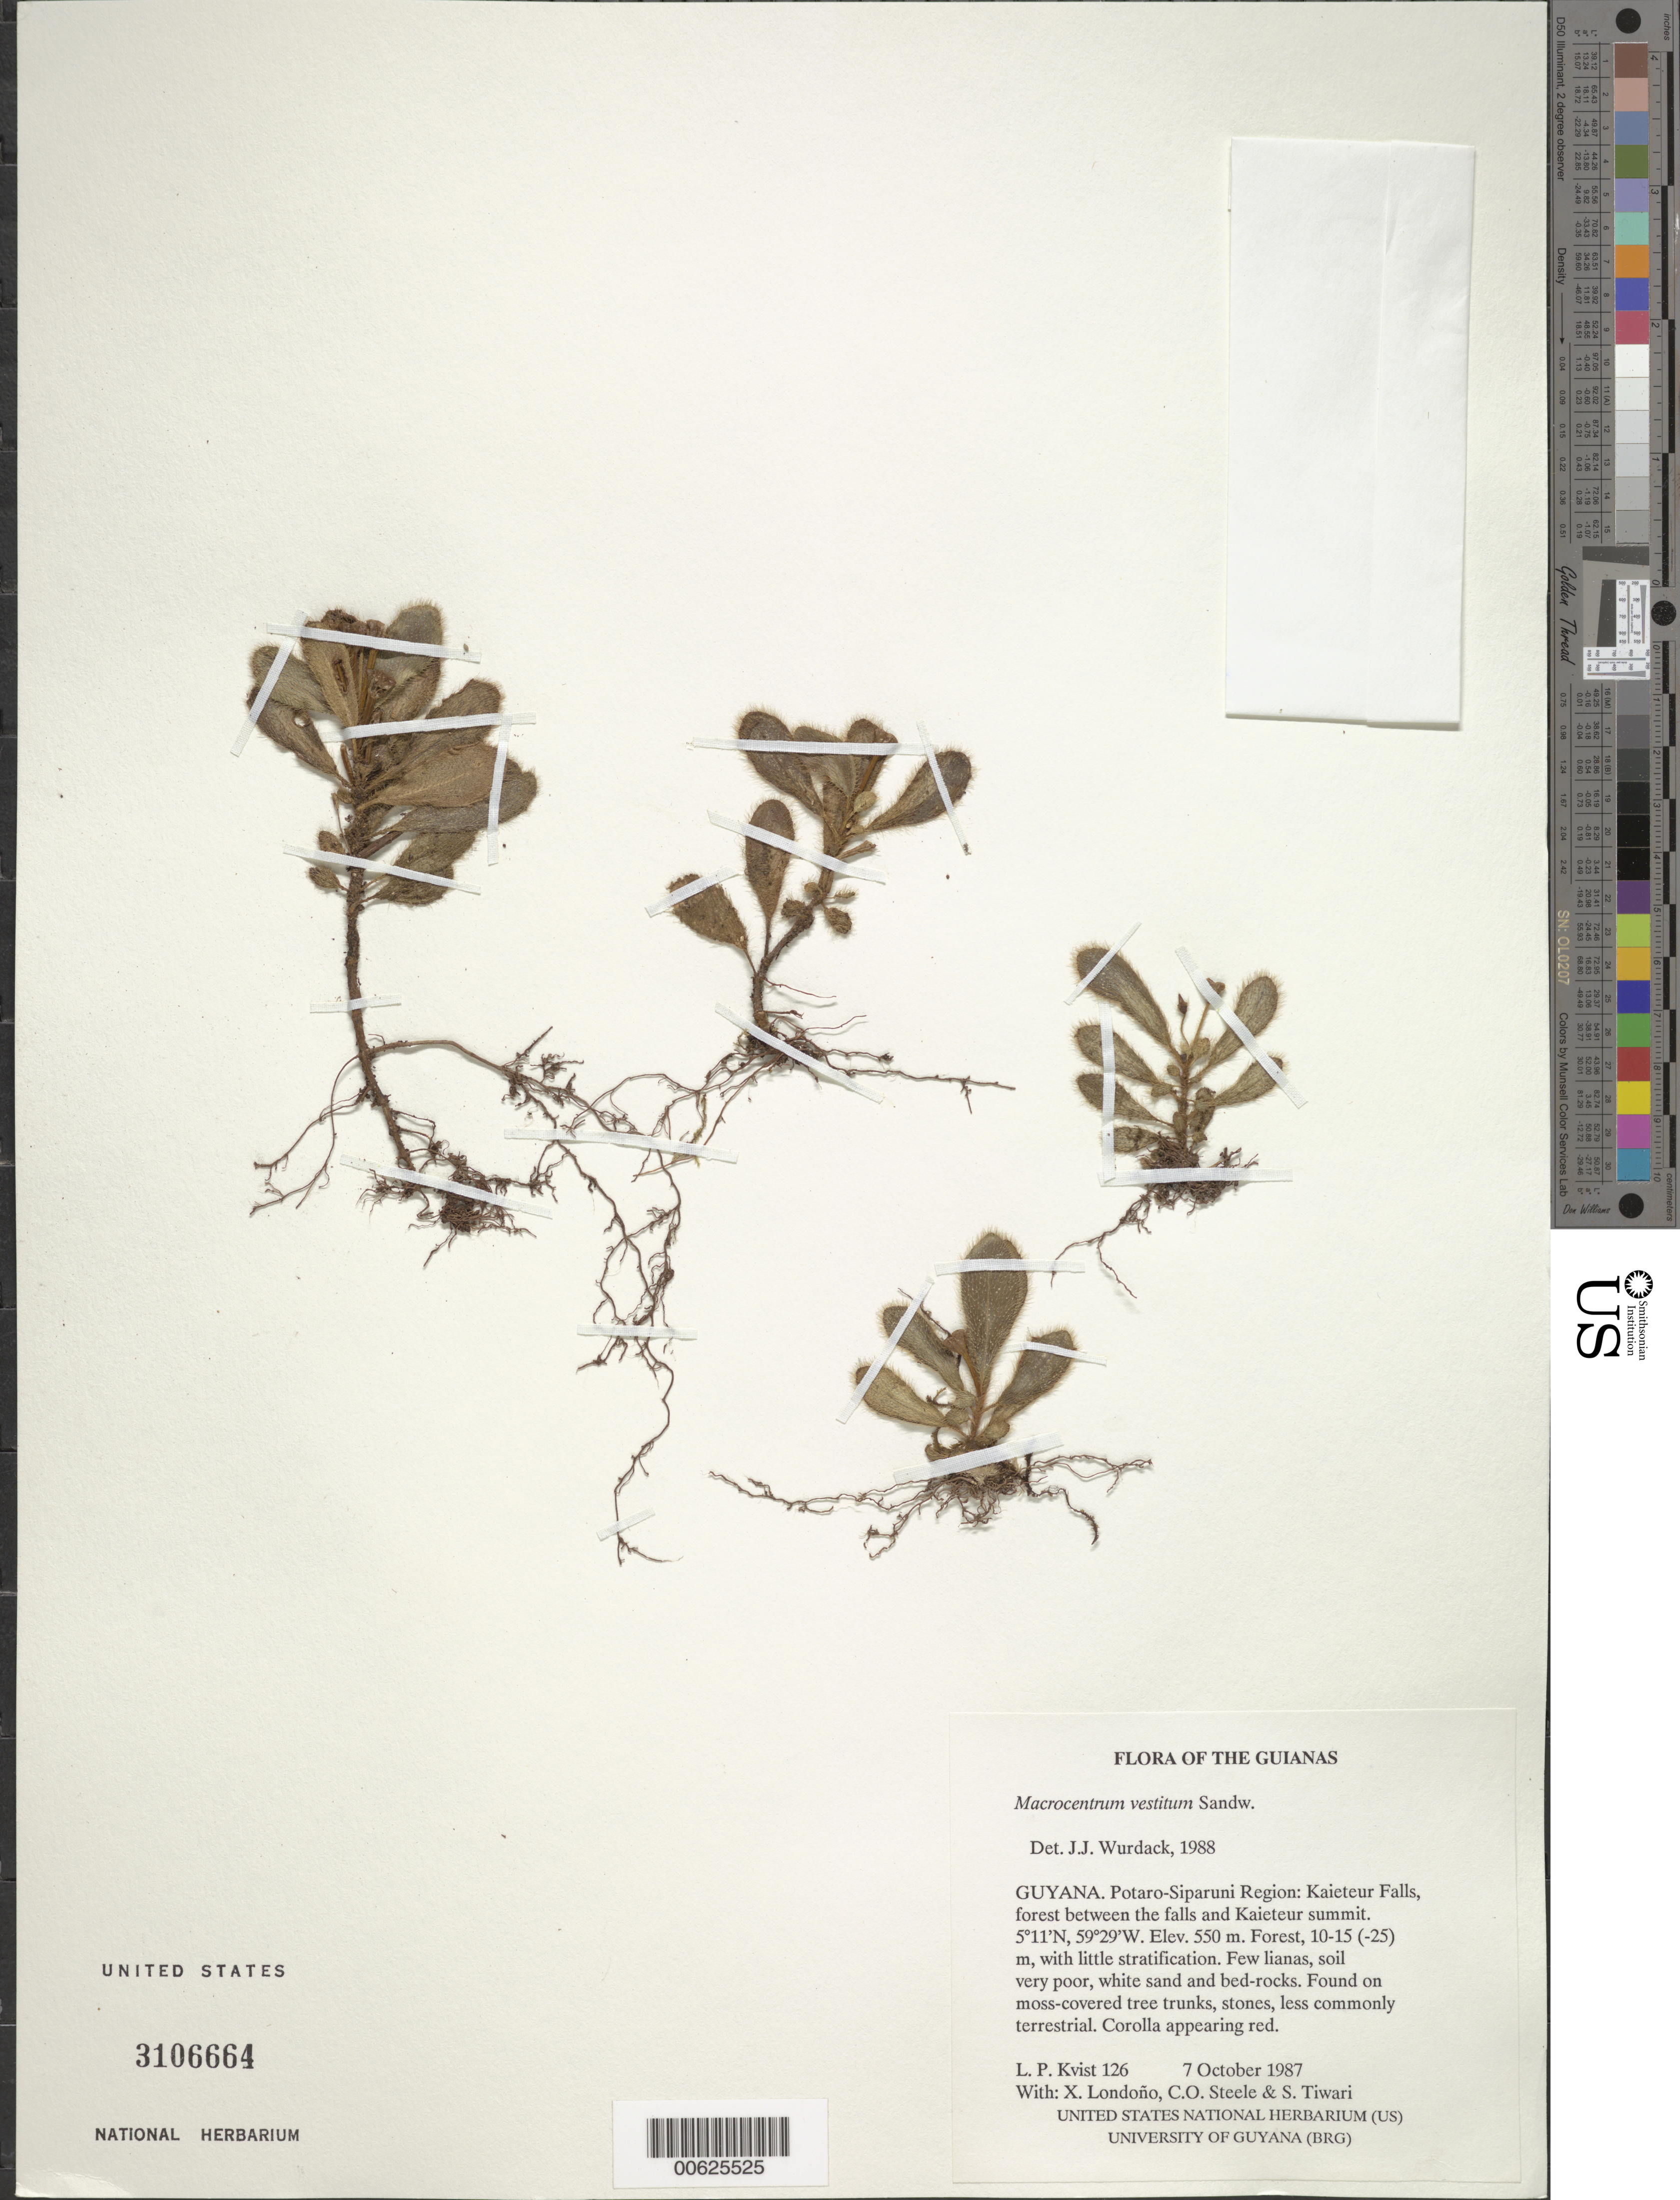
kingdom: Plantae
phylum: Tracheophyta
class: Magnoliopsida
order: Myrtales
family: Melastomataceae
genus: Macrocentrum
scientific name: Macrocentrum vestitum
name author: Sandwith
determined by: Wurdack, John J., (US), US (UNITED STATES)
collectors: L. P. Kvist, X. Londoño, O. C. Steele & S. Tiwari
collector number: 126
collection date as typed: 7 October 1987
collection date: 1987-10-07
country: Guyana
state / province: Potaro-Siparuni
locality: Kaieteur Falls, between the falls and Kaieteur summit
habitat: Forest, 10-15 (-25) m, with little stratification. Few lianas, soil very poor, white sand and bed-rocks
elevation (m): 550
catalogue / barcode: US 3106664